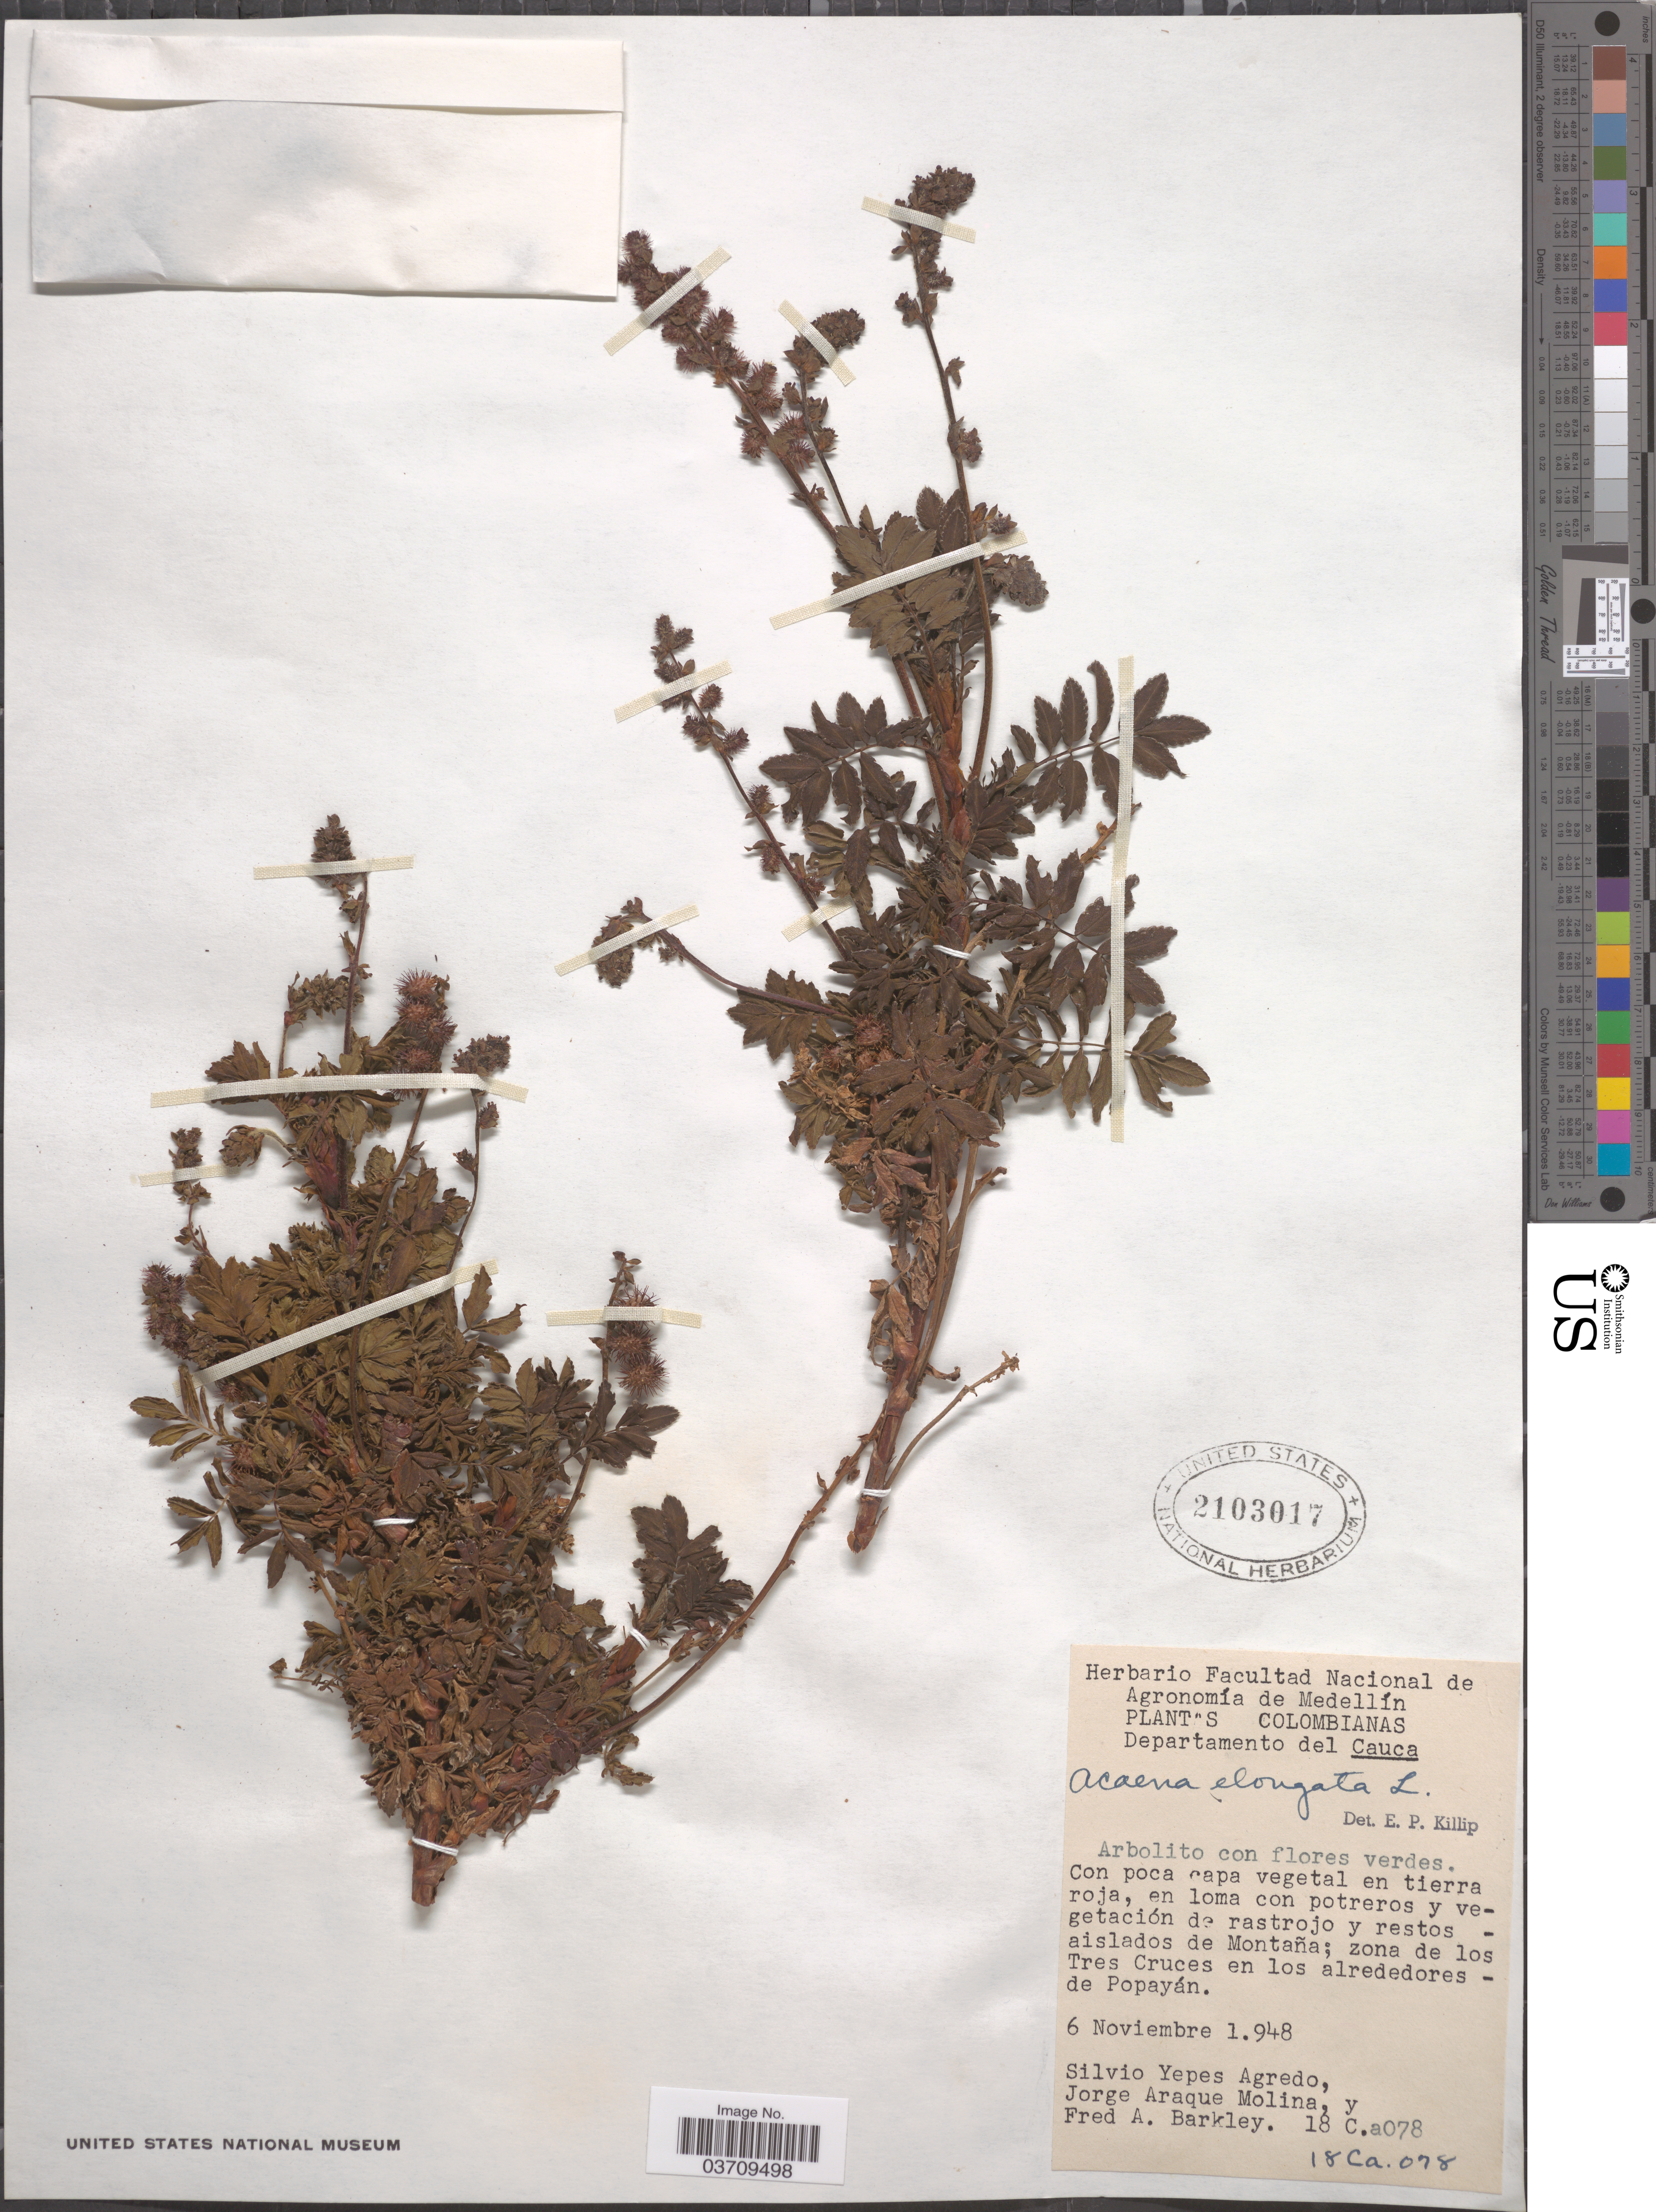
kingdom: Plantae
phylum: Tracheophyta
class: Magnoliopsida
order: Rosales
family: Rosaceae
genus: Acaena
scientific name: Acaena elongata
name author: L.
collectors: S. Yepes-Agredo, J. A. Molina & F. A. Barkley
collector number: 18 C.a078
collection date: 1948-11-06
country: Colombia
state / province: Cauca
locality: Departamento del Cauca. Montaña; zona de los Tres Cruces en los alrededores - de Popayán.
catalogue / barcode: US 2103017